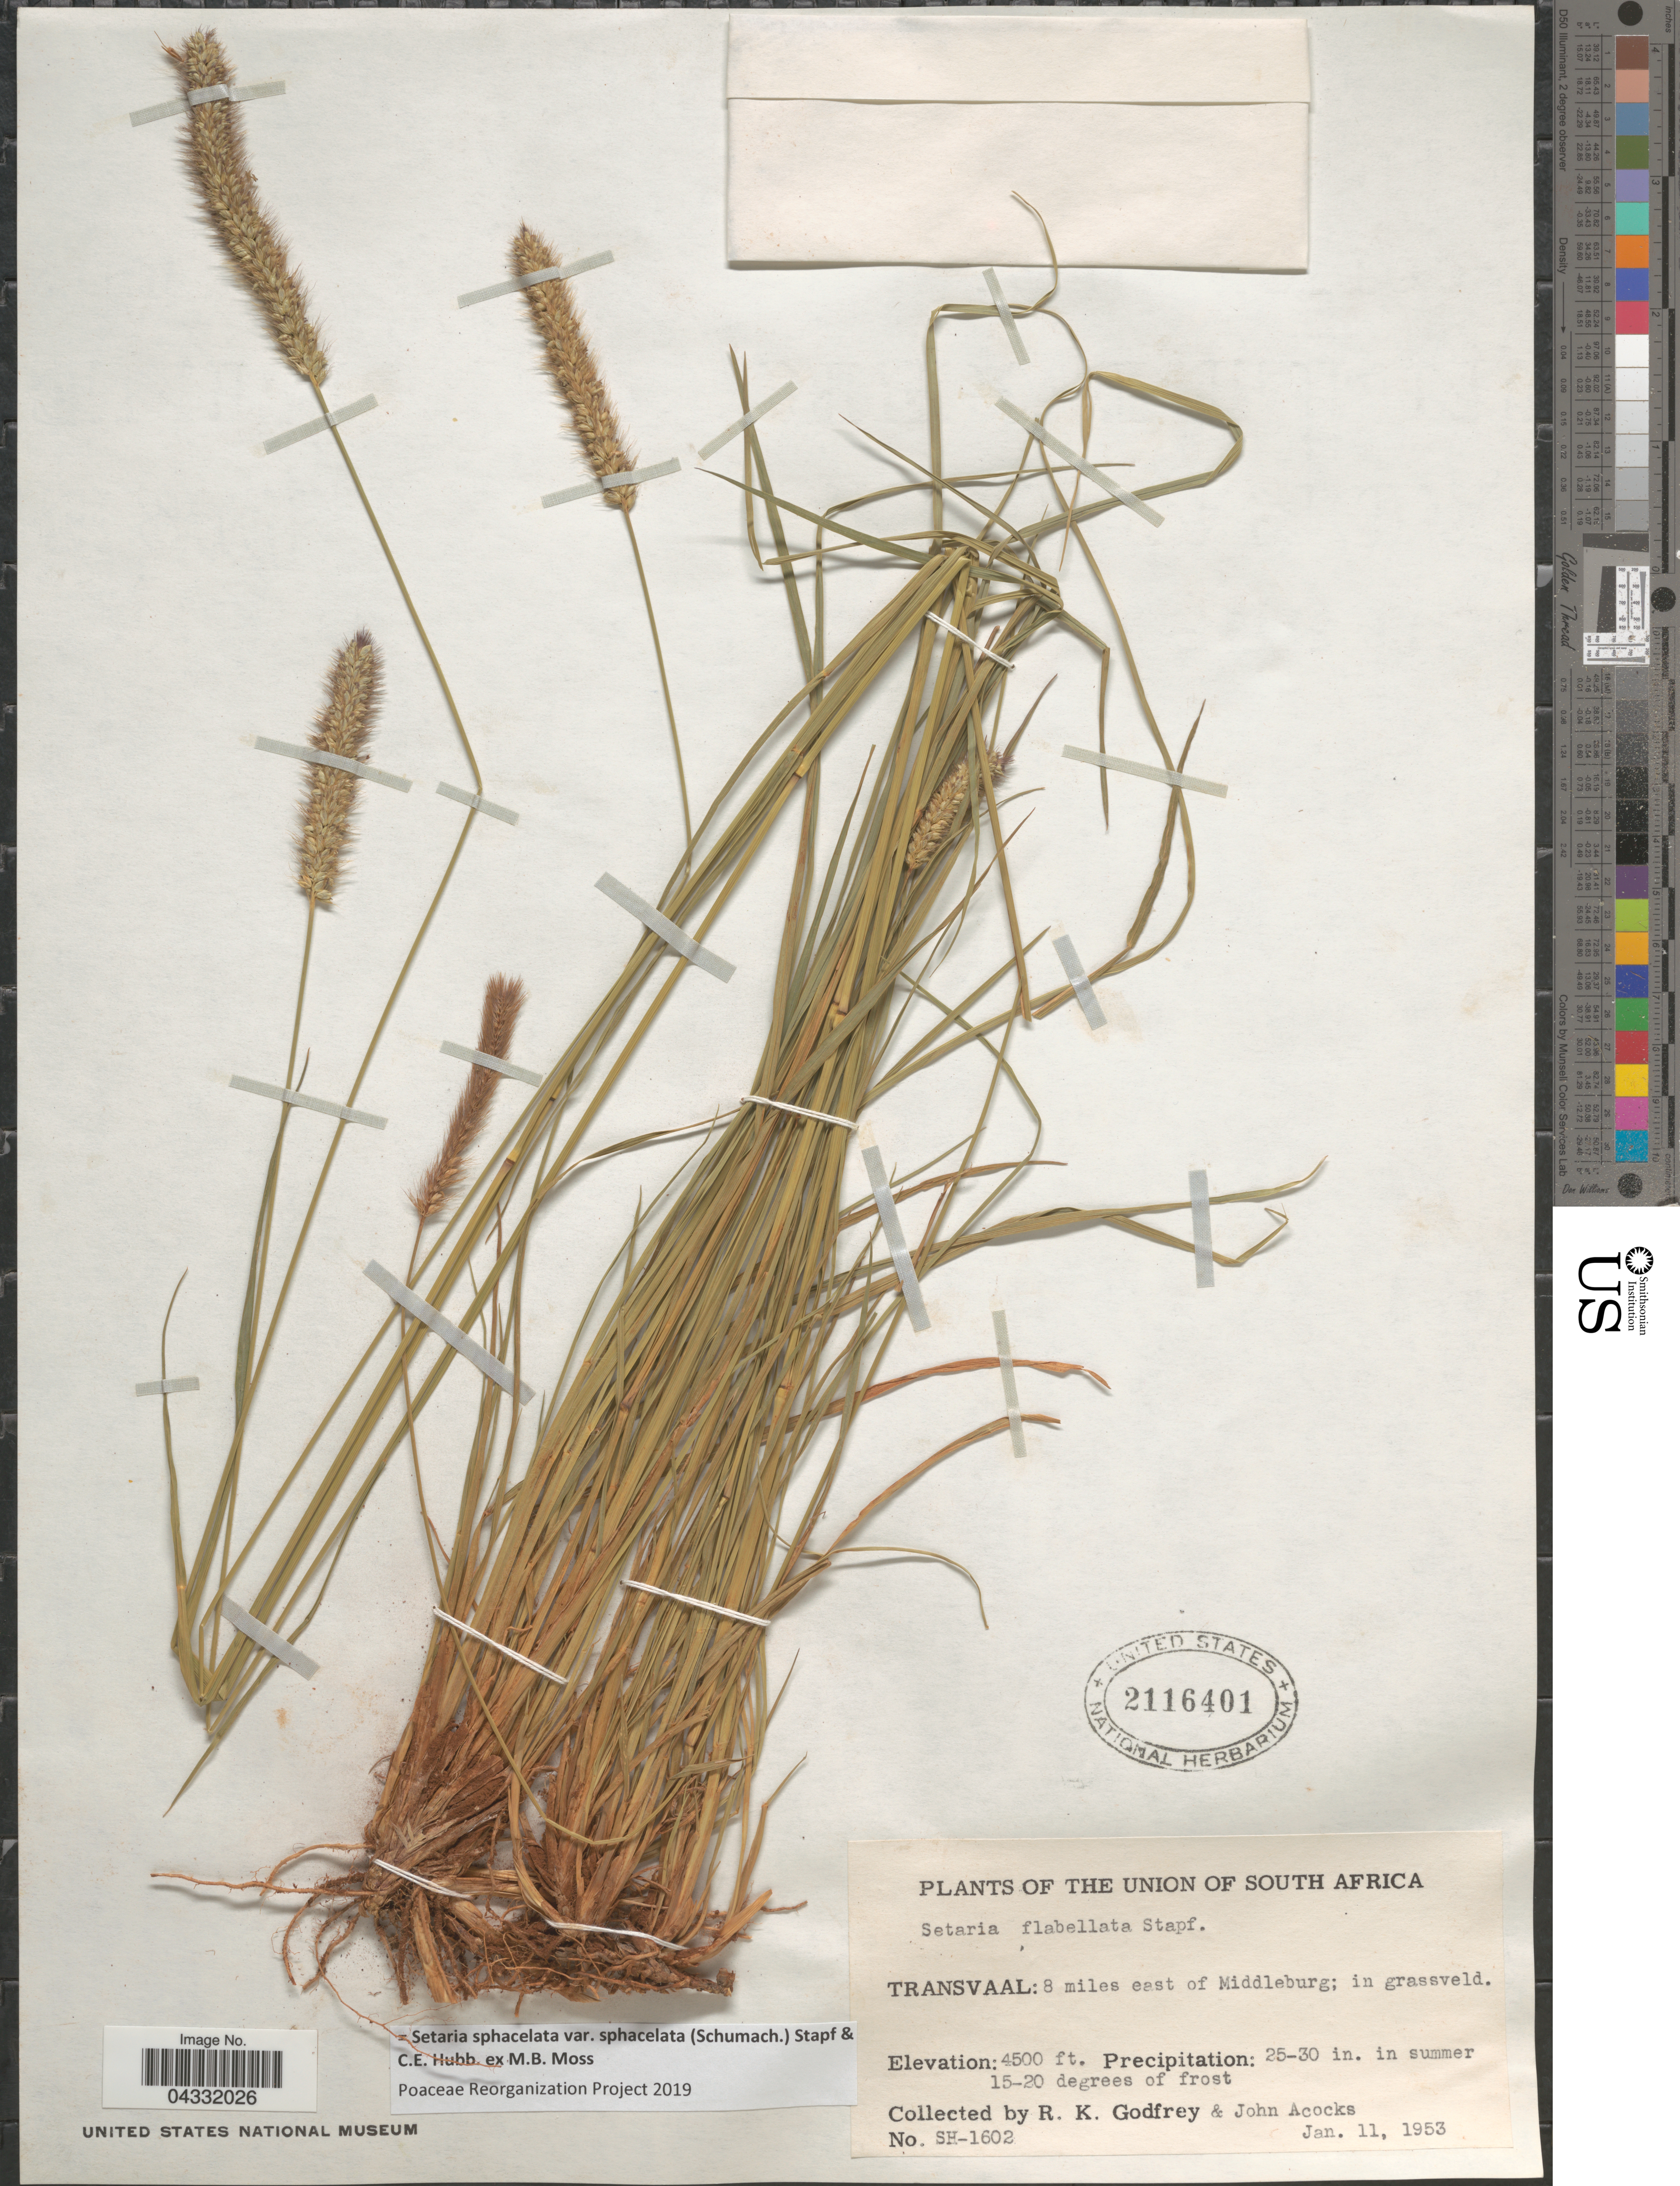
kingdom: Plantae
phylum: Tracheophyta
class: Liliopsida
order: Poales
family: Poaceae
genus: Setaria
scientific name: Setaria sphacelata var. sphacelata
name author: (Schumach.) Stapf & C. E. Hubb. ex M.B. Moss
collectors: R. K. Godfrey & J. P. Acocks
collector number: SH-1602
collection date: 1953-01-11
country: South Africa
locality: Union of South Africa. Transvaal: 8 miles east of Middleburg.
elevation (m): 1372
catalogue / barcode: US 2116401